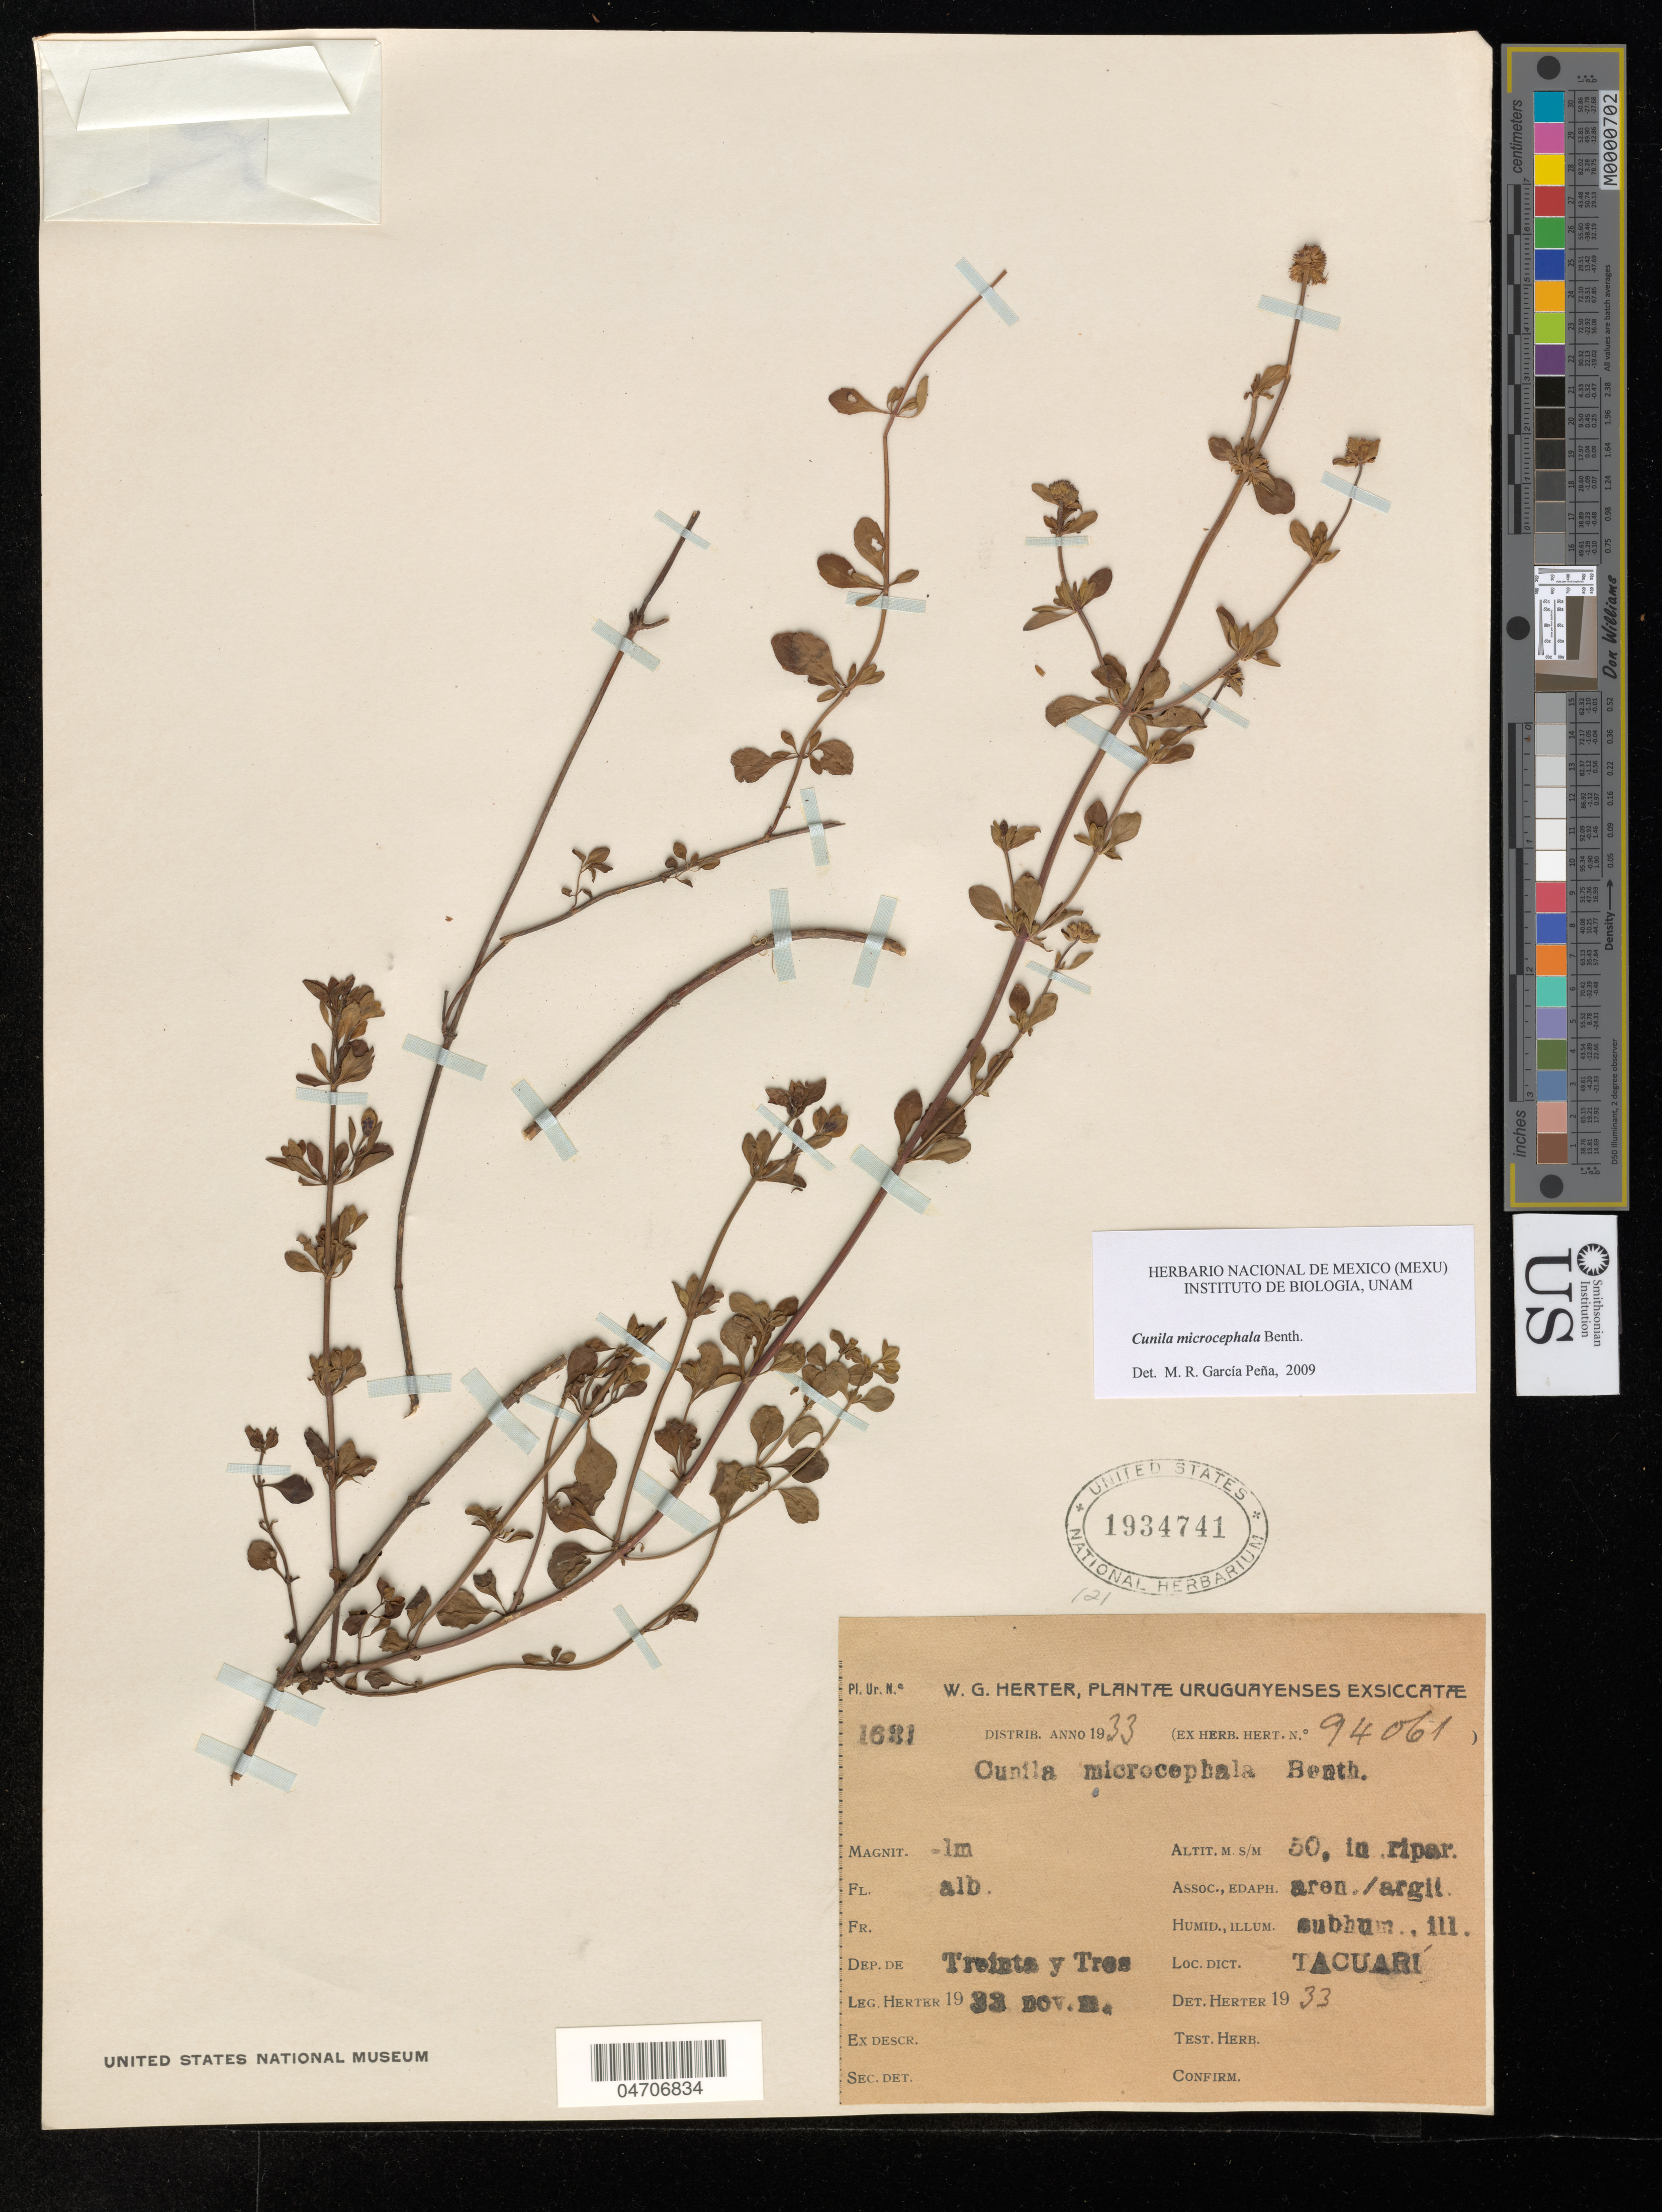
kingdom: Plantae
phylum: Tracheophyta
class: Magnoliopsida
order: Lamiales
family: Lamiaceae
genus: Cunila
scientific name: Cunila microcephala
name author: Benth.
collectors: W. G. Herter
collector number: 1621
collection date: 1933-11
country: Uruguay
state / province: Treinta y Tres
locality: Dep. de Treinta y Tres. Dict. Tacuarí.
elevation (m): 50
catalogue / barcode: US 1934741